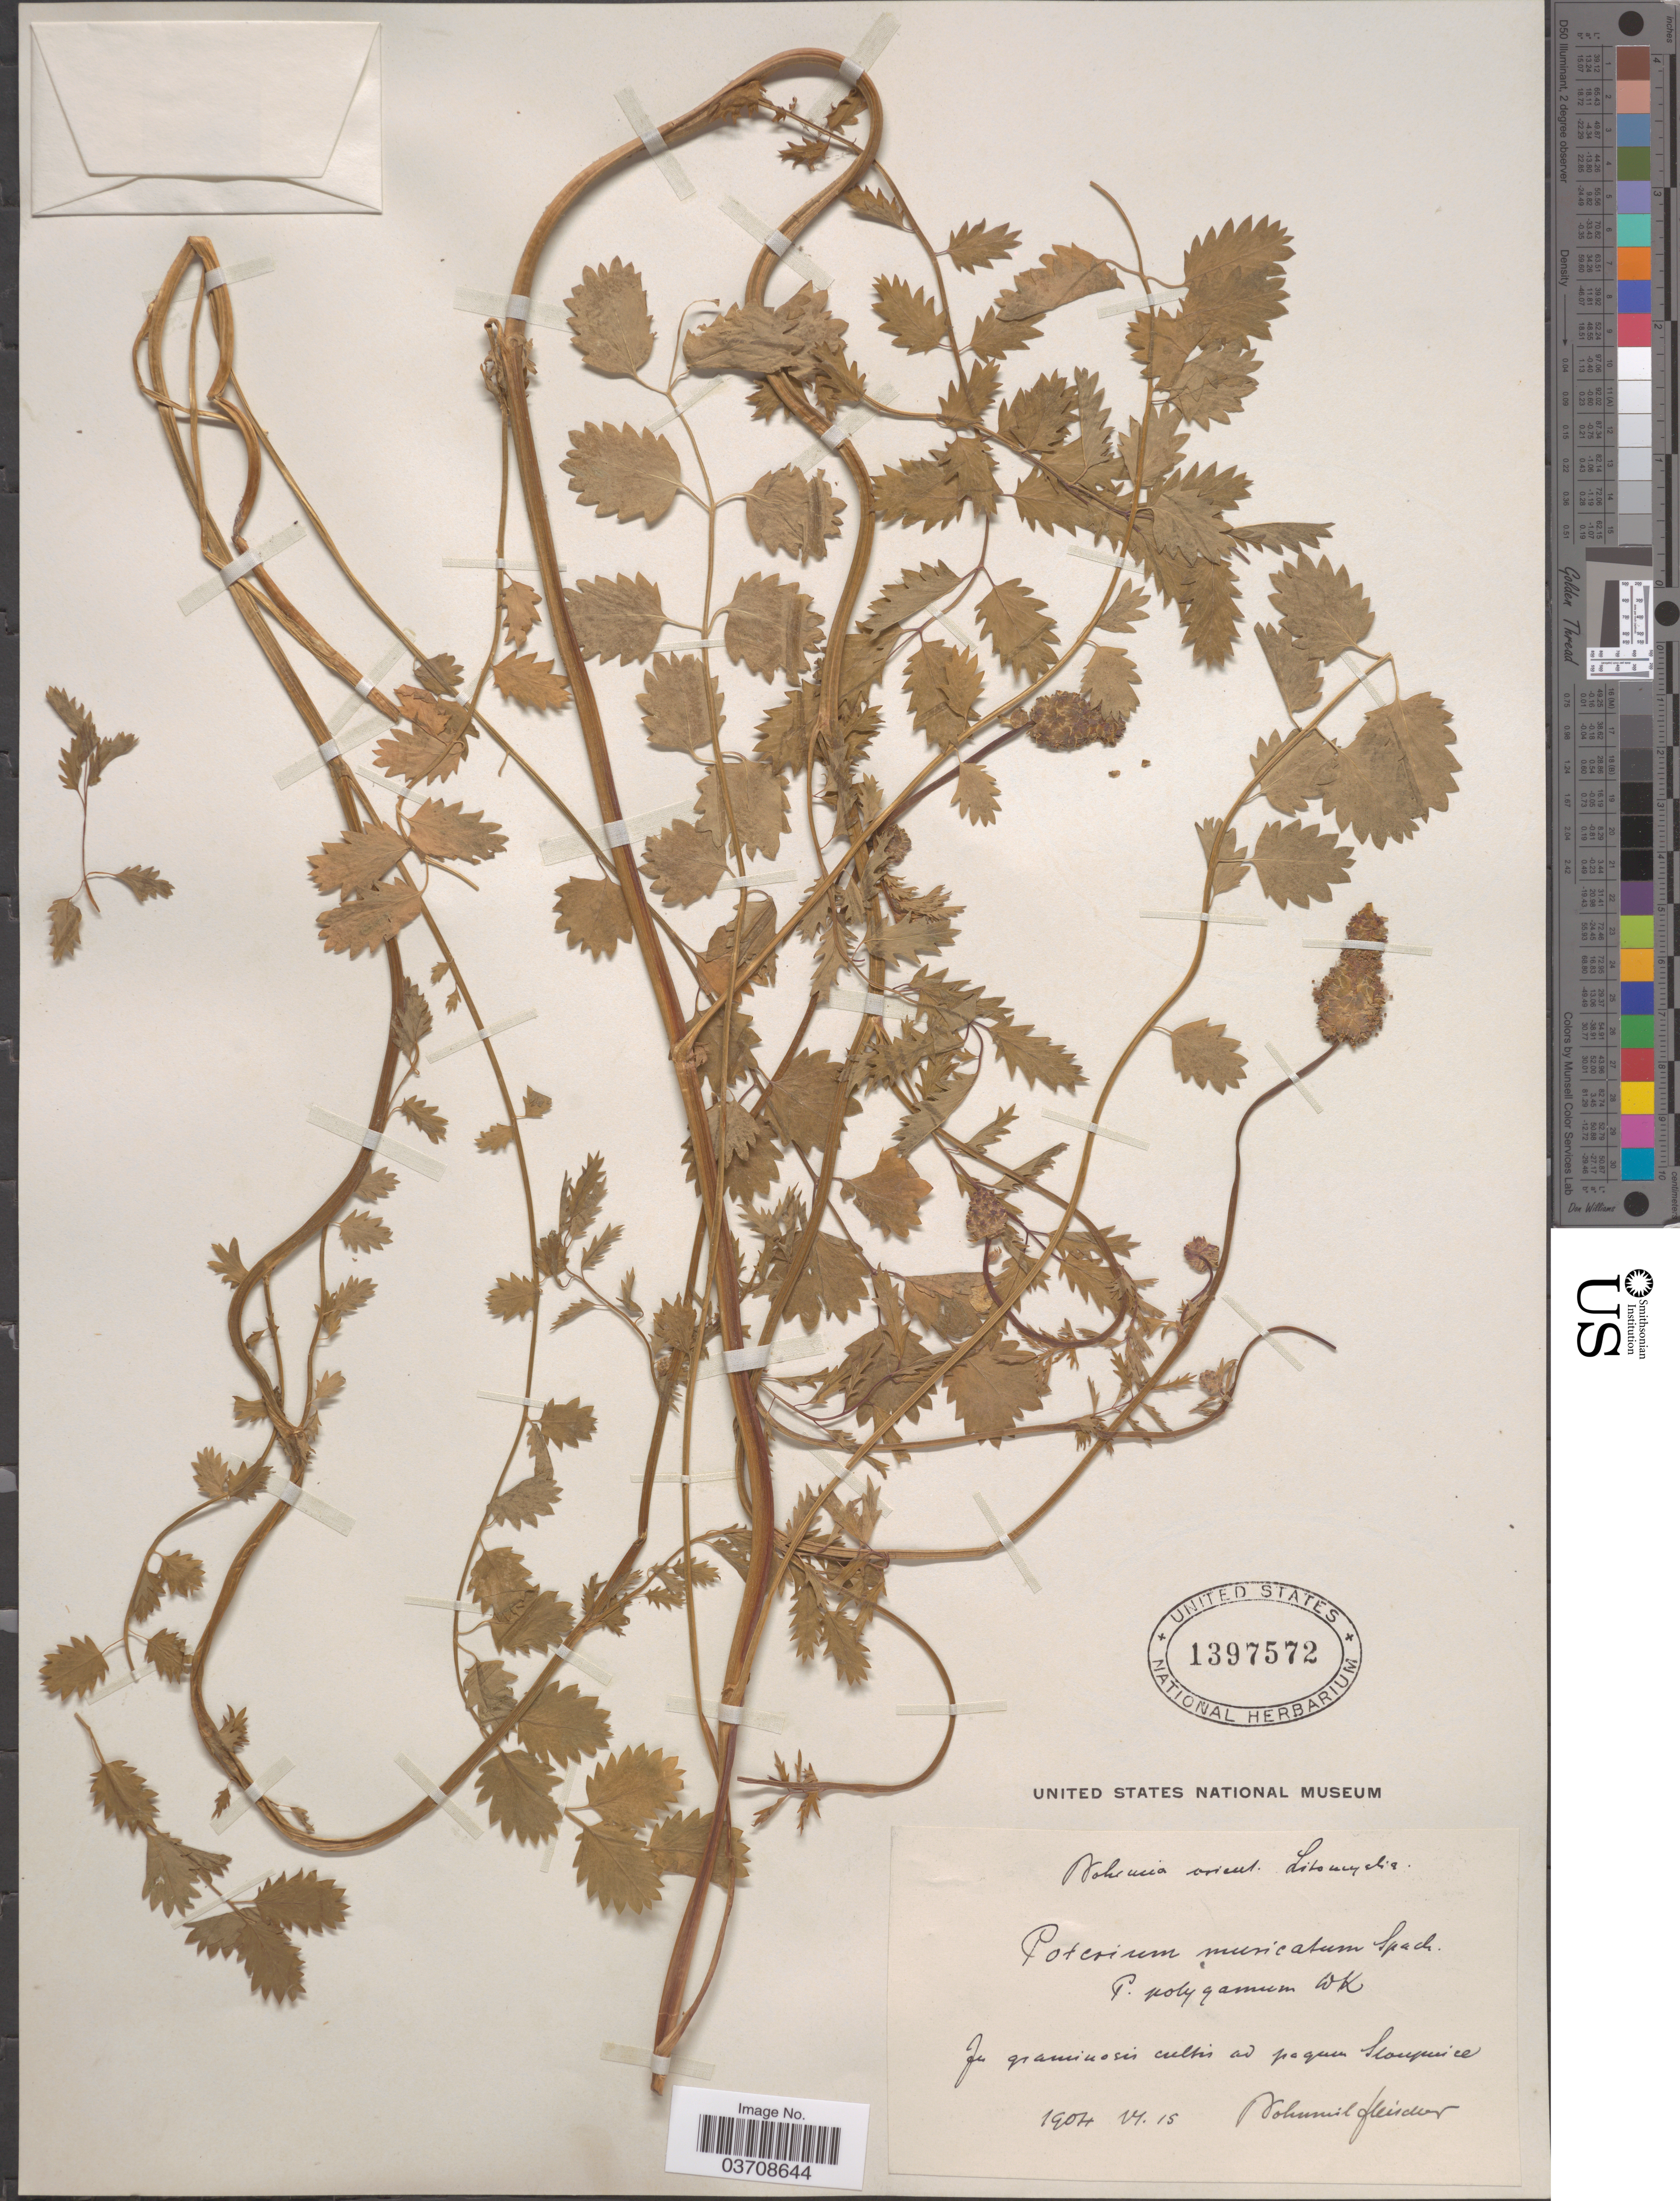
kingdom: Plantae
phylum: Tracheophyta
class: Magnoliopsida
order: Rosales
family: Rosaceae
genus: Sanguisorba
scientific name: Sanguisorba minor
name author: Scop.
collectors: B. Fleischer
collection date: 1904-06-15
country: Czechia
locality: Bohemica orient. Litsuyelia [interpreted]. In graminosis cultis ad pagum Sloupnice.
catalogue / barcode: US 1397572